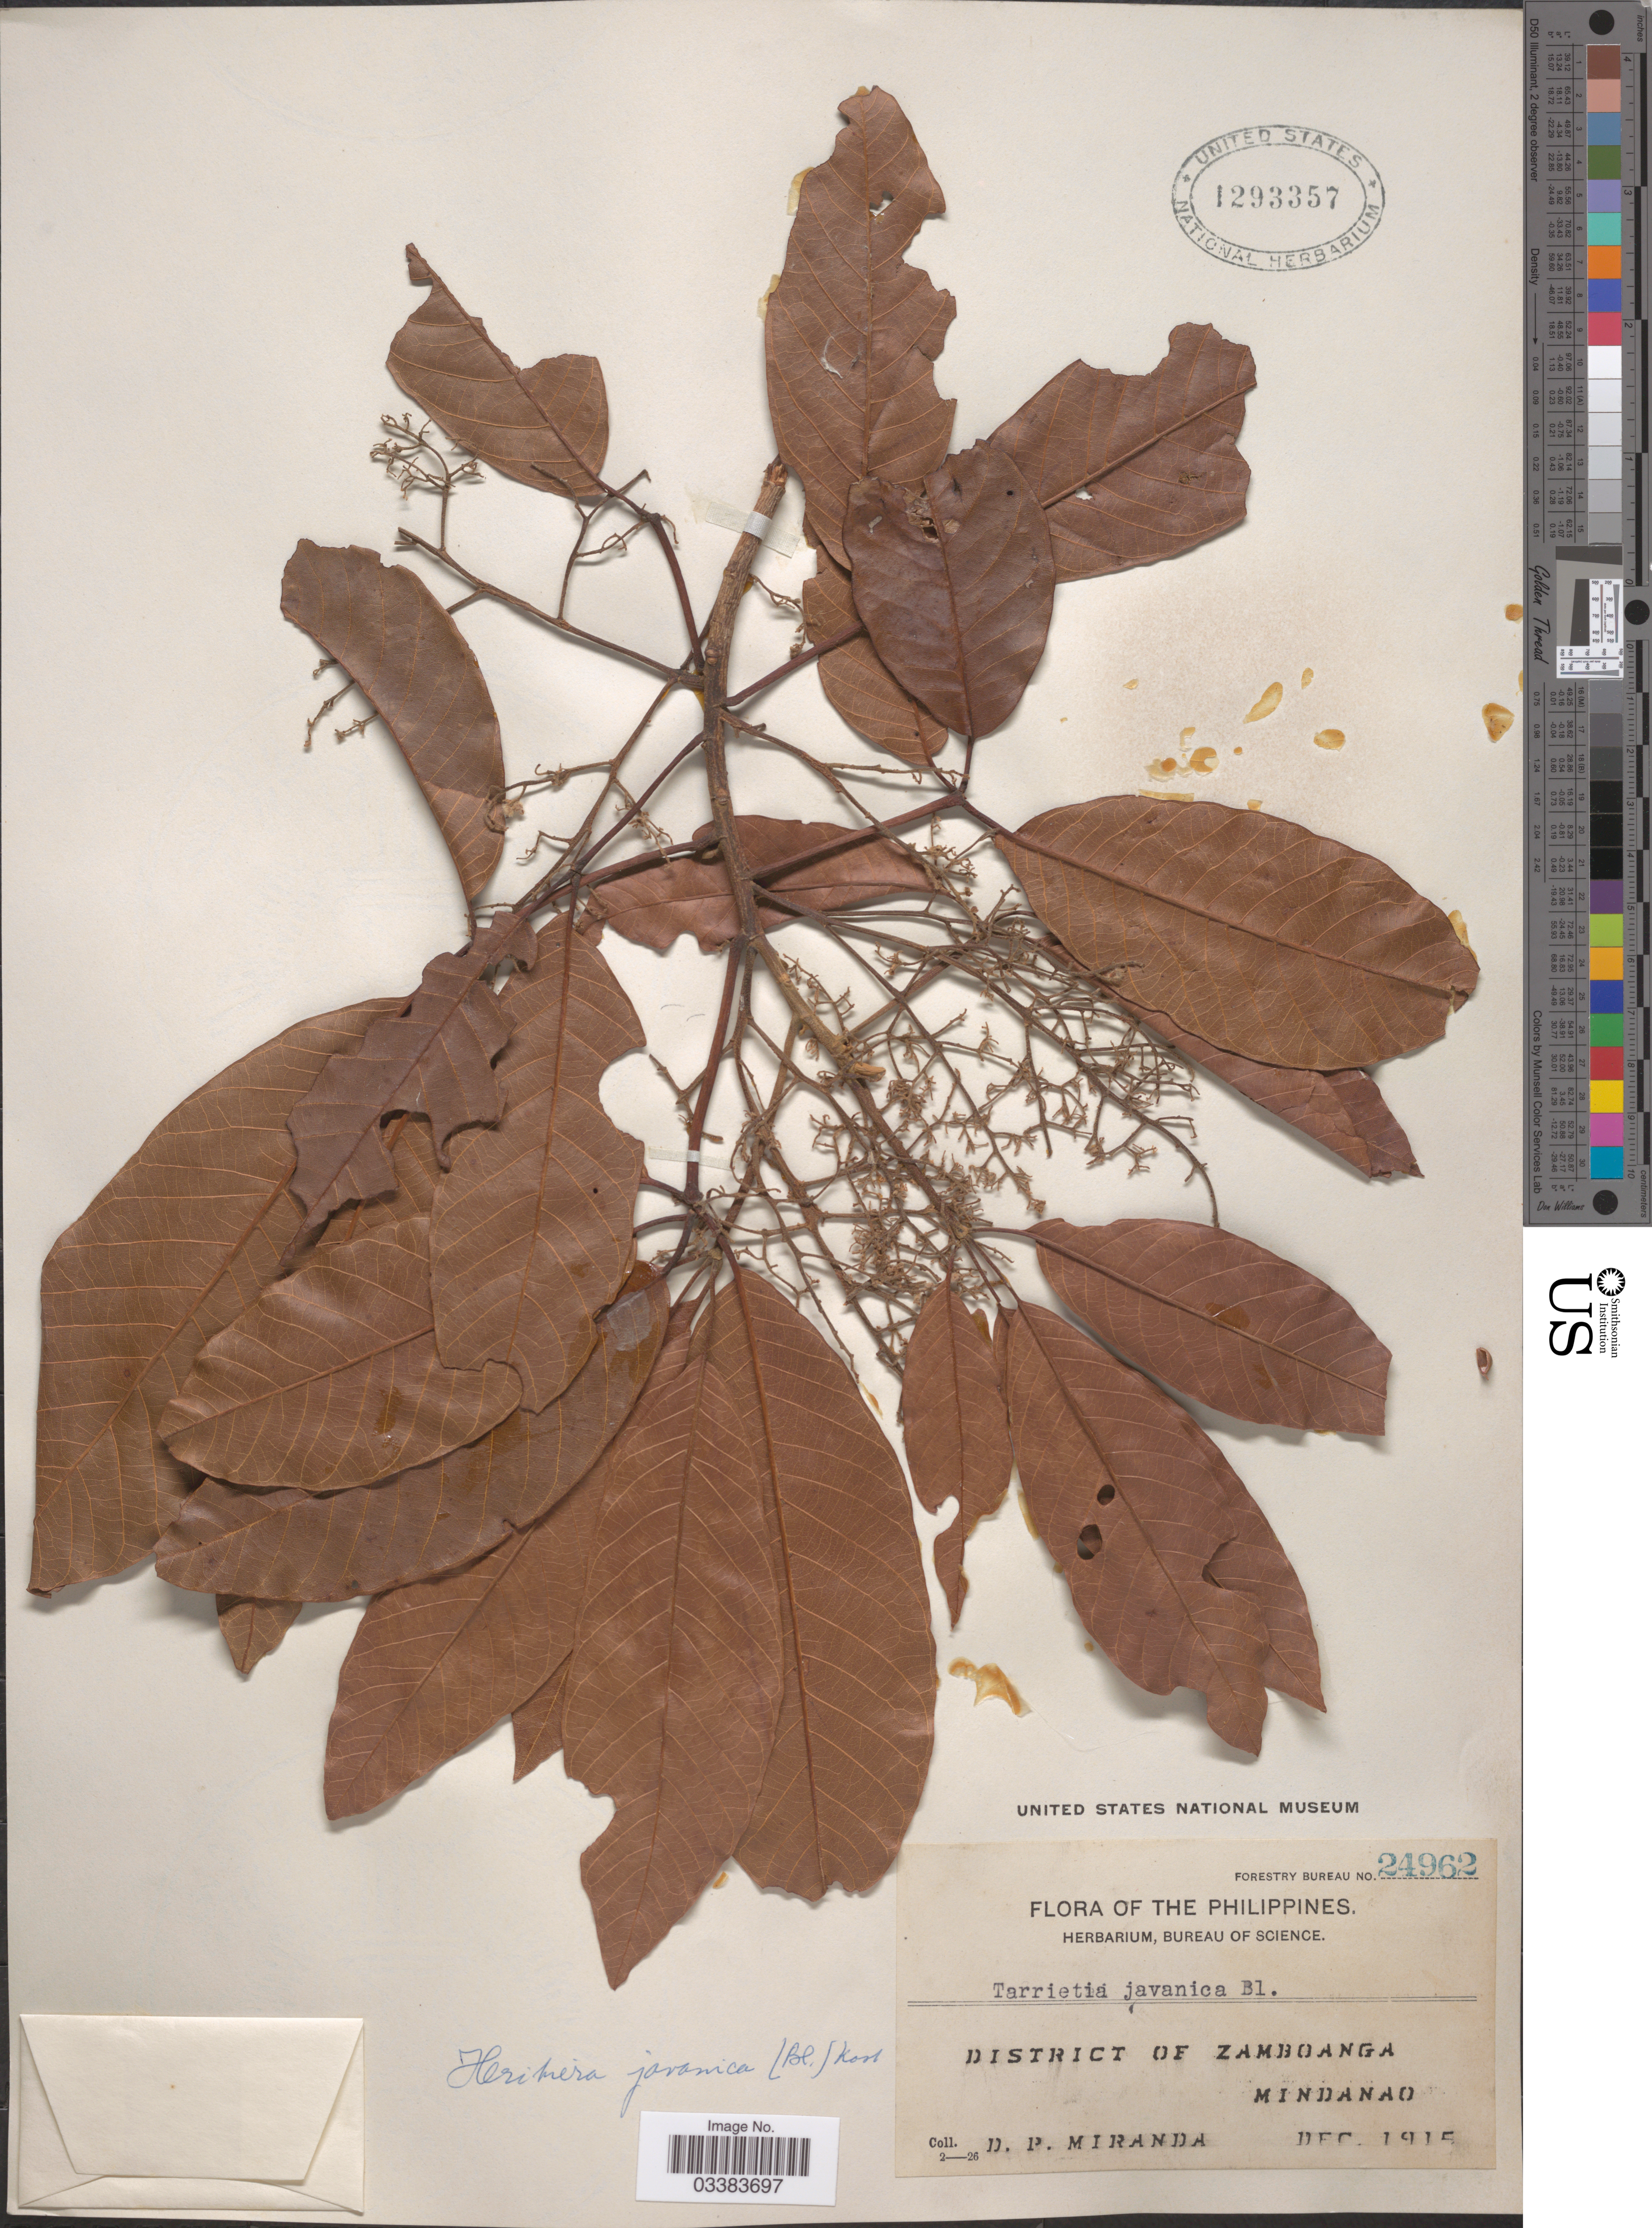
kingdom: Plantae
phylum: Tracheophyta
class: Magnoliopsida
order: Malvales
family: Malvaceae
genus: Heritiera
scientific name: Heritiera javanica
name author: (Blume) Kosterm.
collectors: D. P. Miranda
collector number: Forestry Bureau 24962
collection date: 1915-12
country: Philippines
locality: District of Zamboanga. Mindanao.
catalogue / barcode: US 1293357